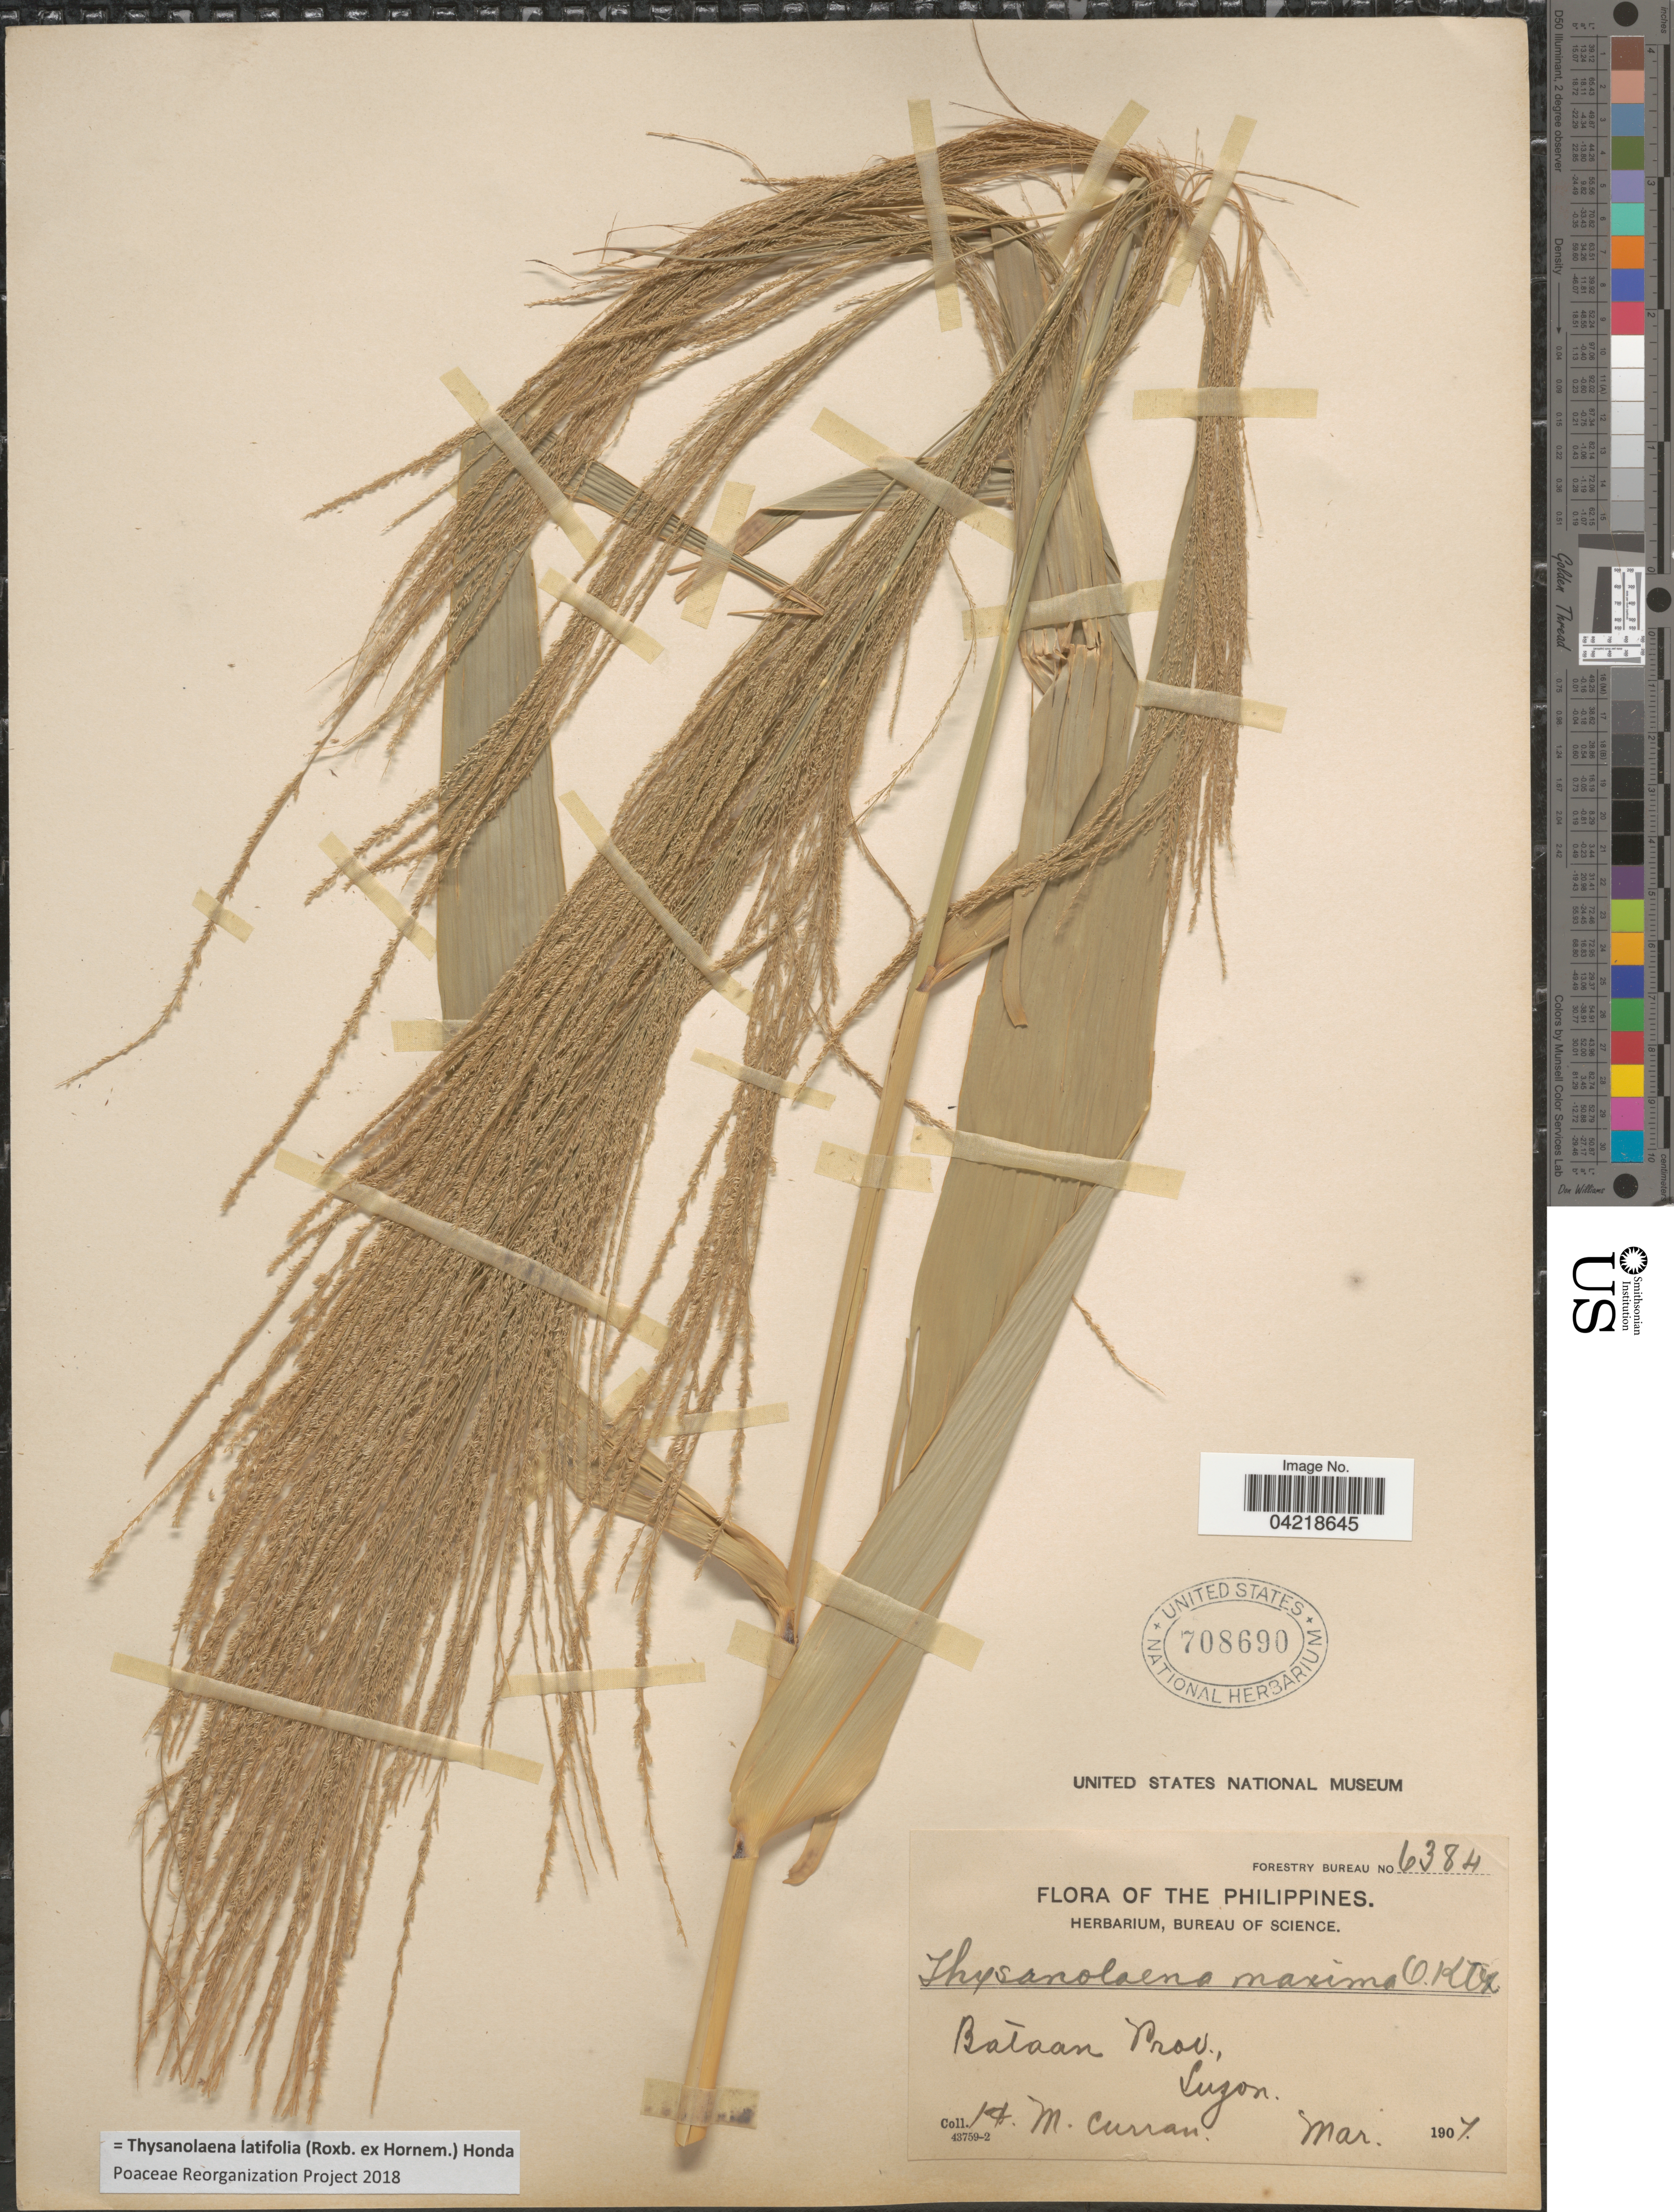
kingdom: Plantae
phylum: Tracheophyta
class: Liliopsida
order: Poales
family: Poaceae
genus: Thysanolaena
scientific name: Thysanolaena latifolia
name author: (Roxb. ex Hornem.) Honda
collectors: H. M. Curran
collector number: Forestry Bureau 6384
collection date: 1907-03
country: Philippines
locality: Bataan Prov., Luzon.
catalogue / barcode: US 708690